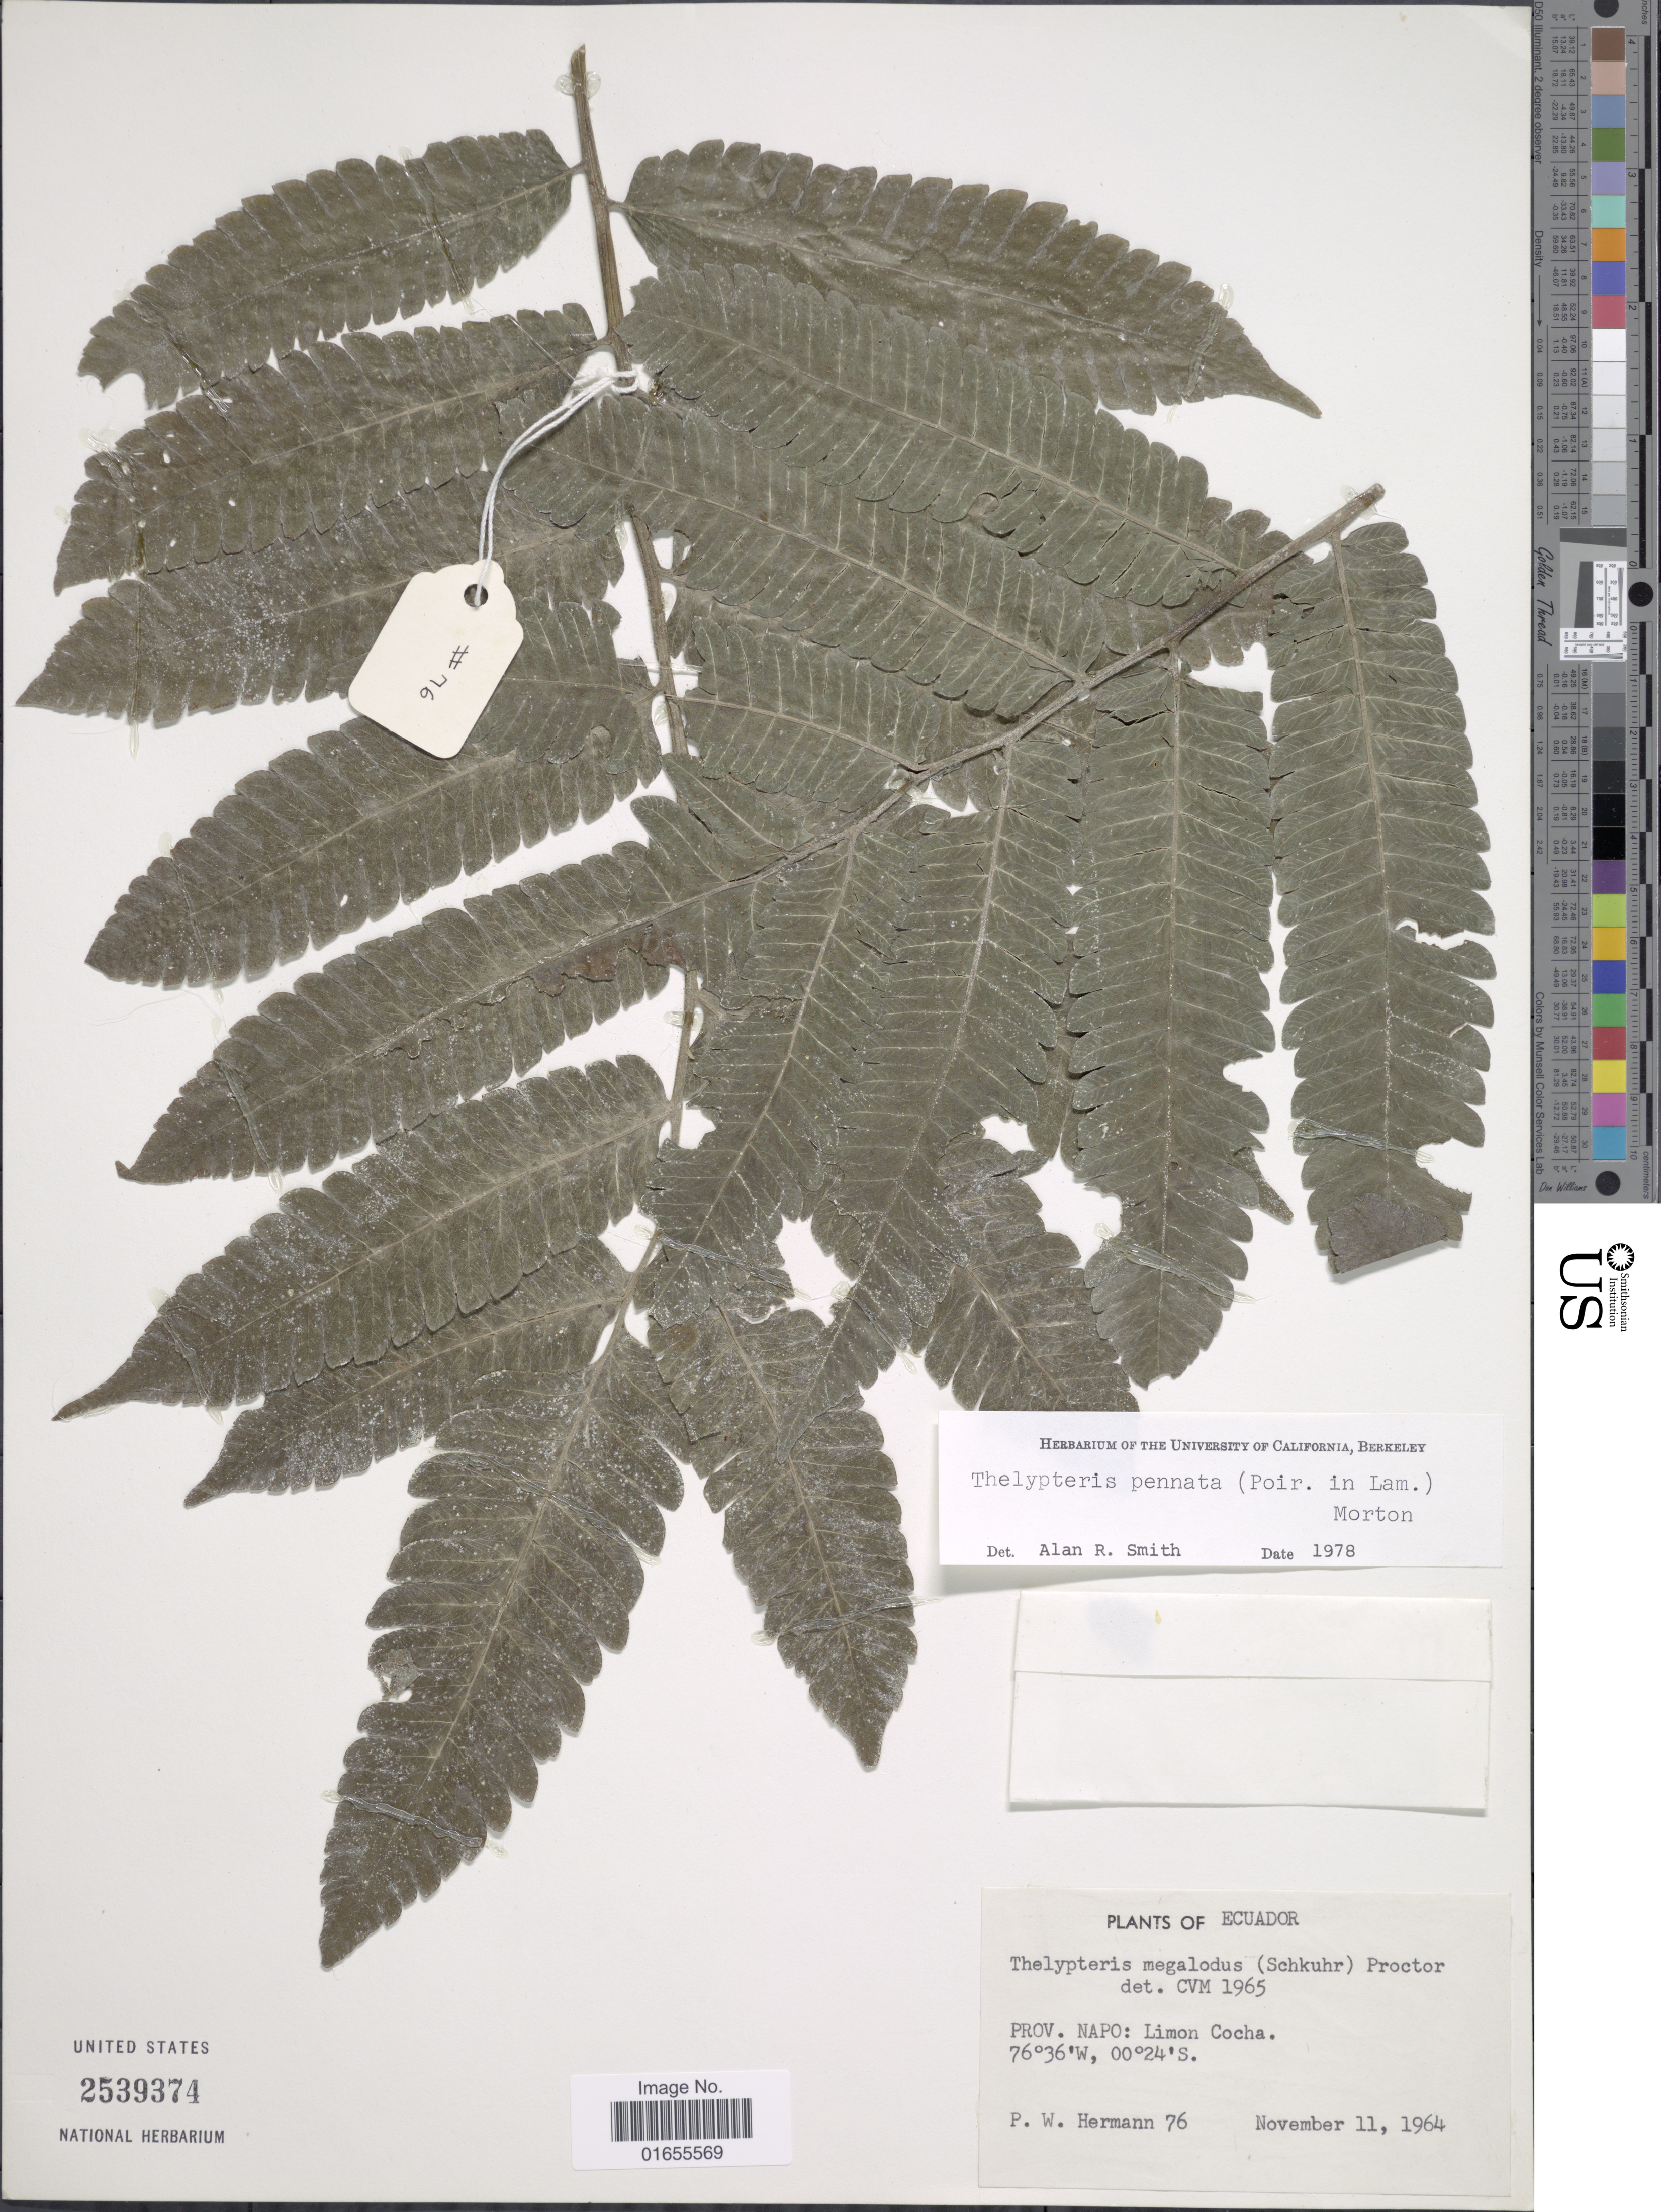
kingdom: Plantae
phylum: Tracheophyta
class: Polypodiopsida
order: Polypodiales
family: Thelypteridaceae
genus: Goniopteris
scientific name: Goniopteris pennata (Poir.) comb. nov., ined 2015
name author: (Poir.)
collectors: P. Hermann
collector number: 76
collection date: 1964-11-11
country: Ecuador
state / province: Napo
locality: Limon Cocha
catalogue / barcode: US 2539374